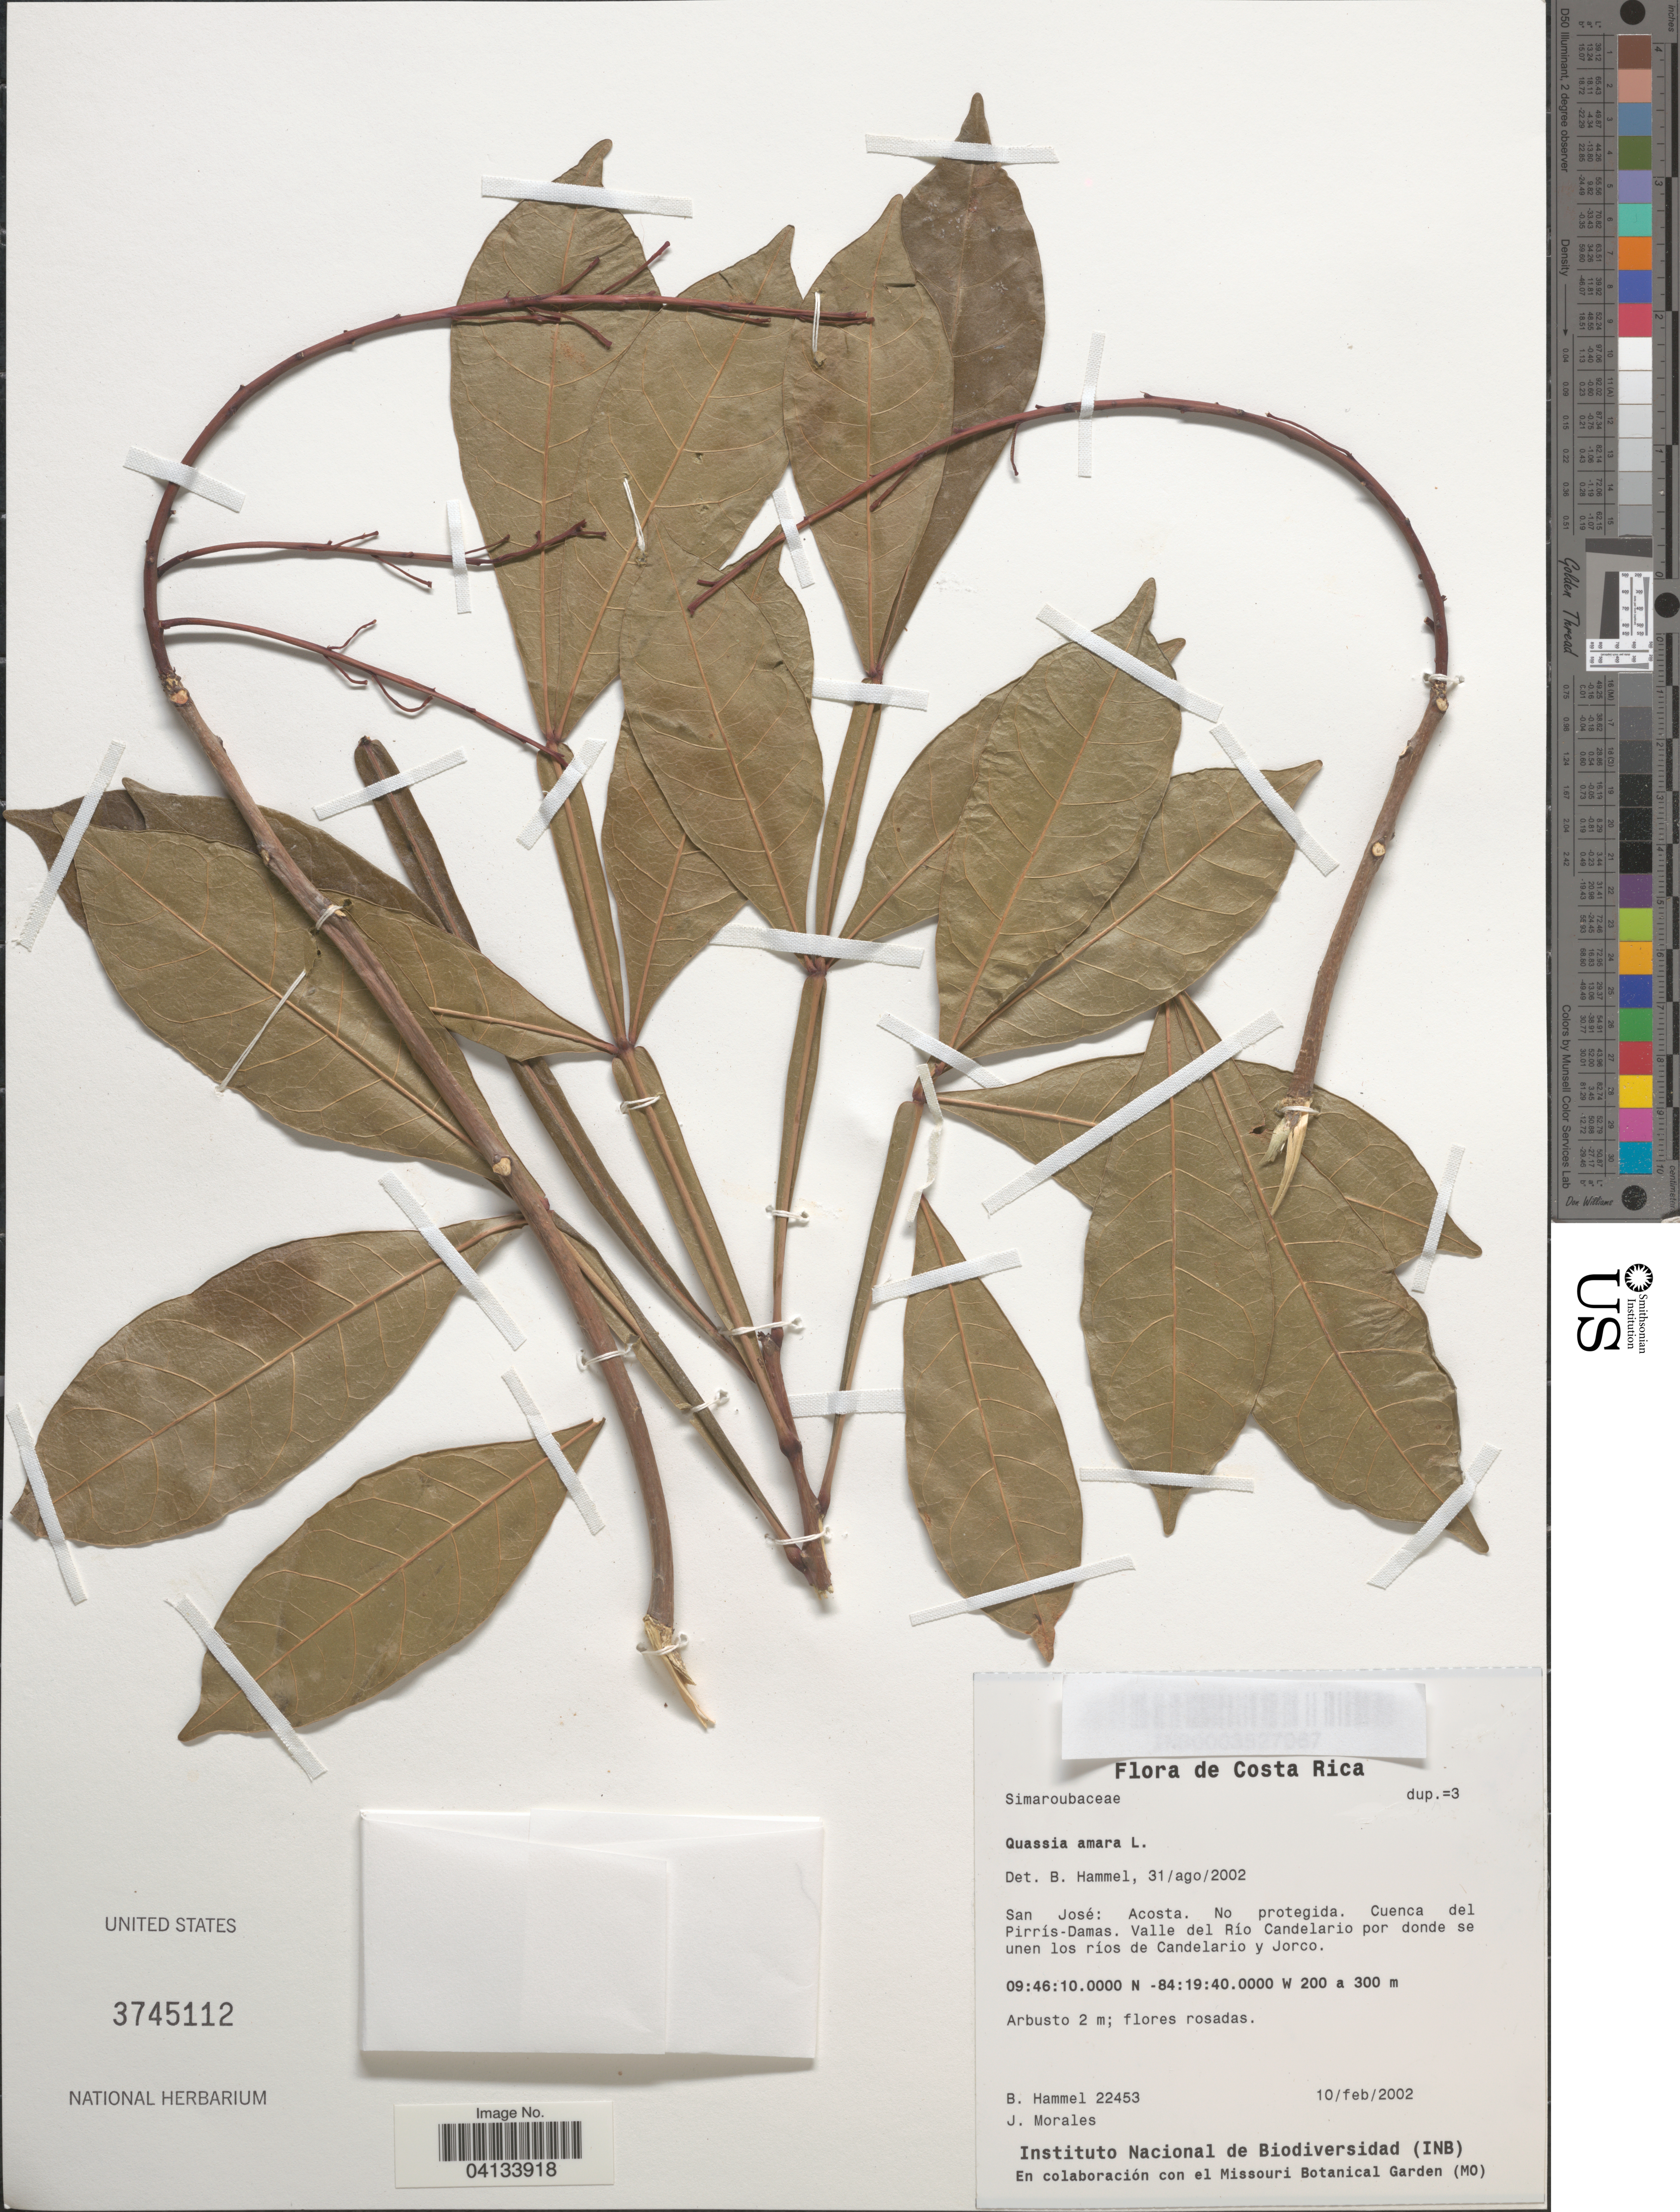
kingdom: Plantae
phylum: Tracheophyta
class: Magnoliopsida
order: Sapindales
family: Simaroubaceae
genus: Quassia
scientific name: Quassia amara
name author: L.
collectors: B. Hammel & J. Morales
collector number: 22453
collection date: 2002-02-10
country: Costa Rica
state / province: San José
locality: Acosta. No protegida. Cuenca del Pirrís-Damas. Valle del Río Candelario por donde se unen los ríos de Candelario y Jorco.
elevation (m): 200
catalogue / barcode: US 3745112